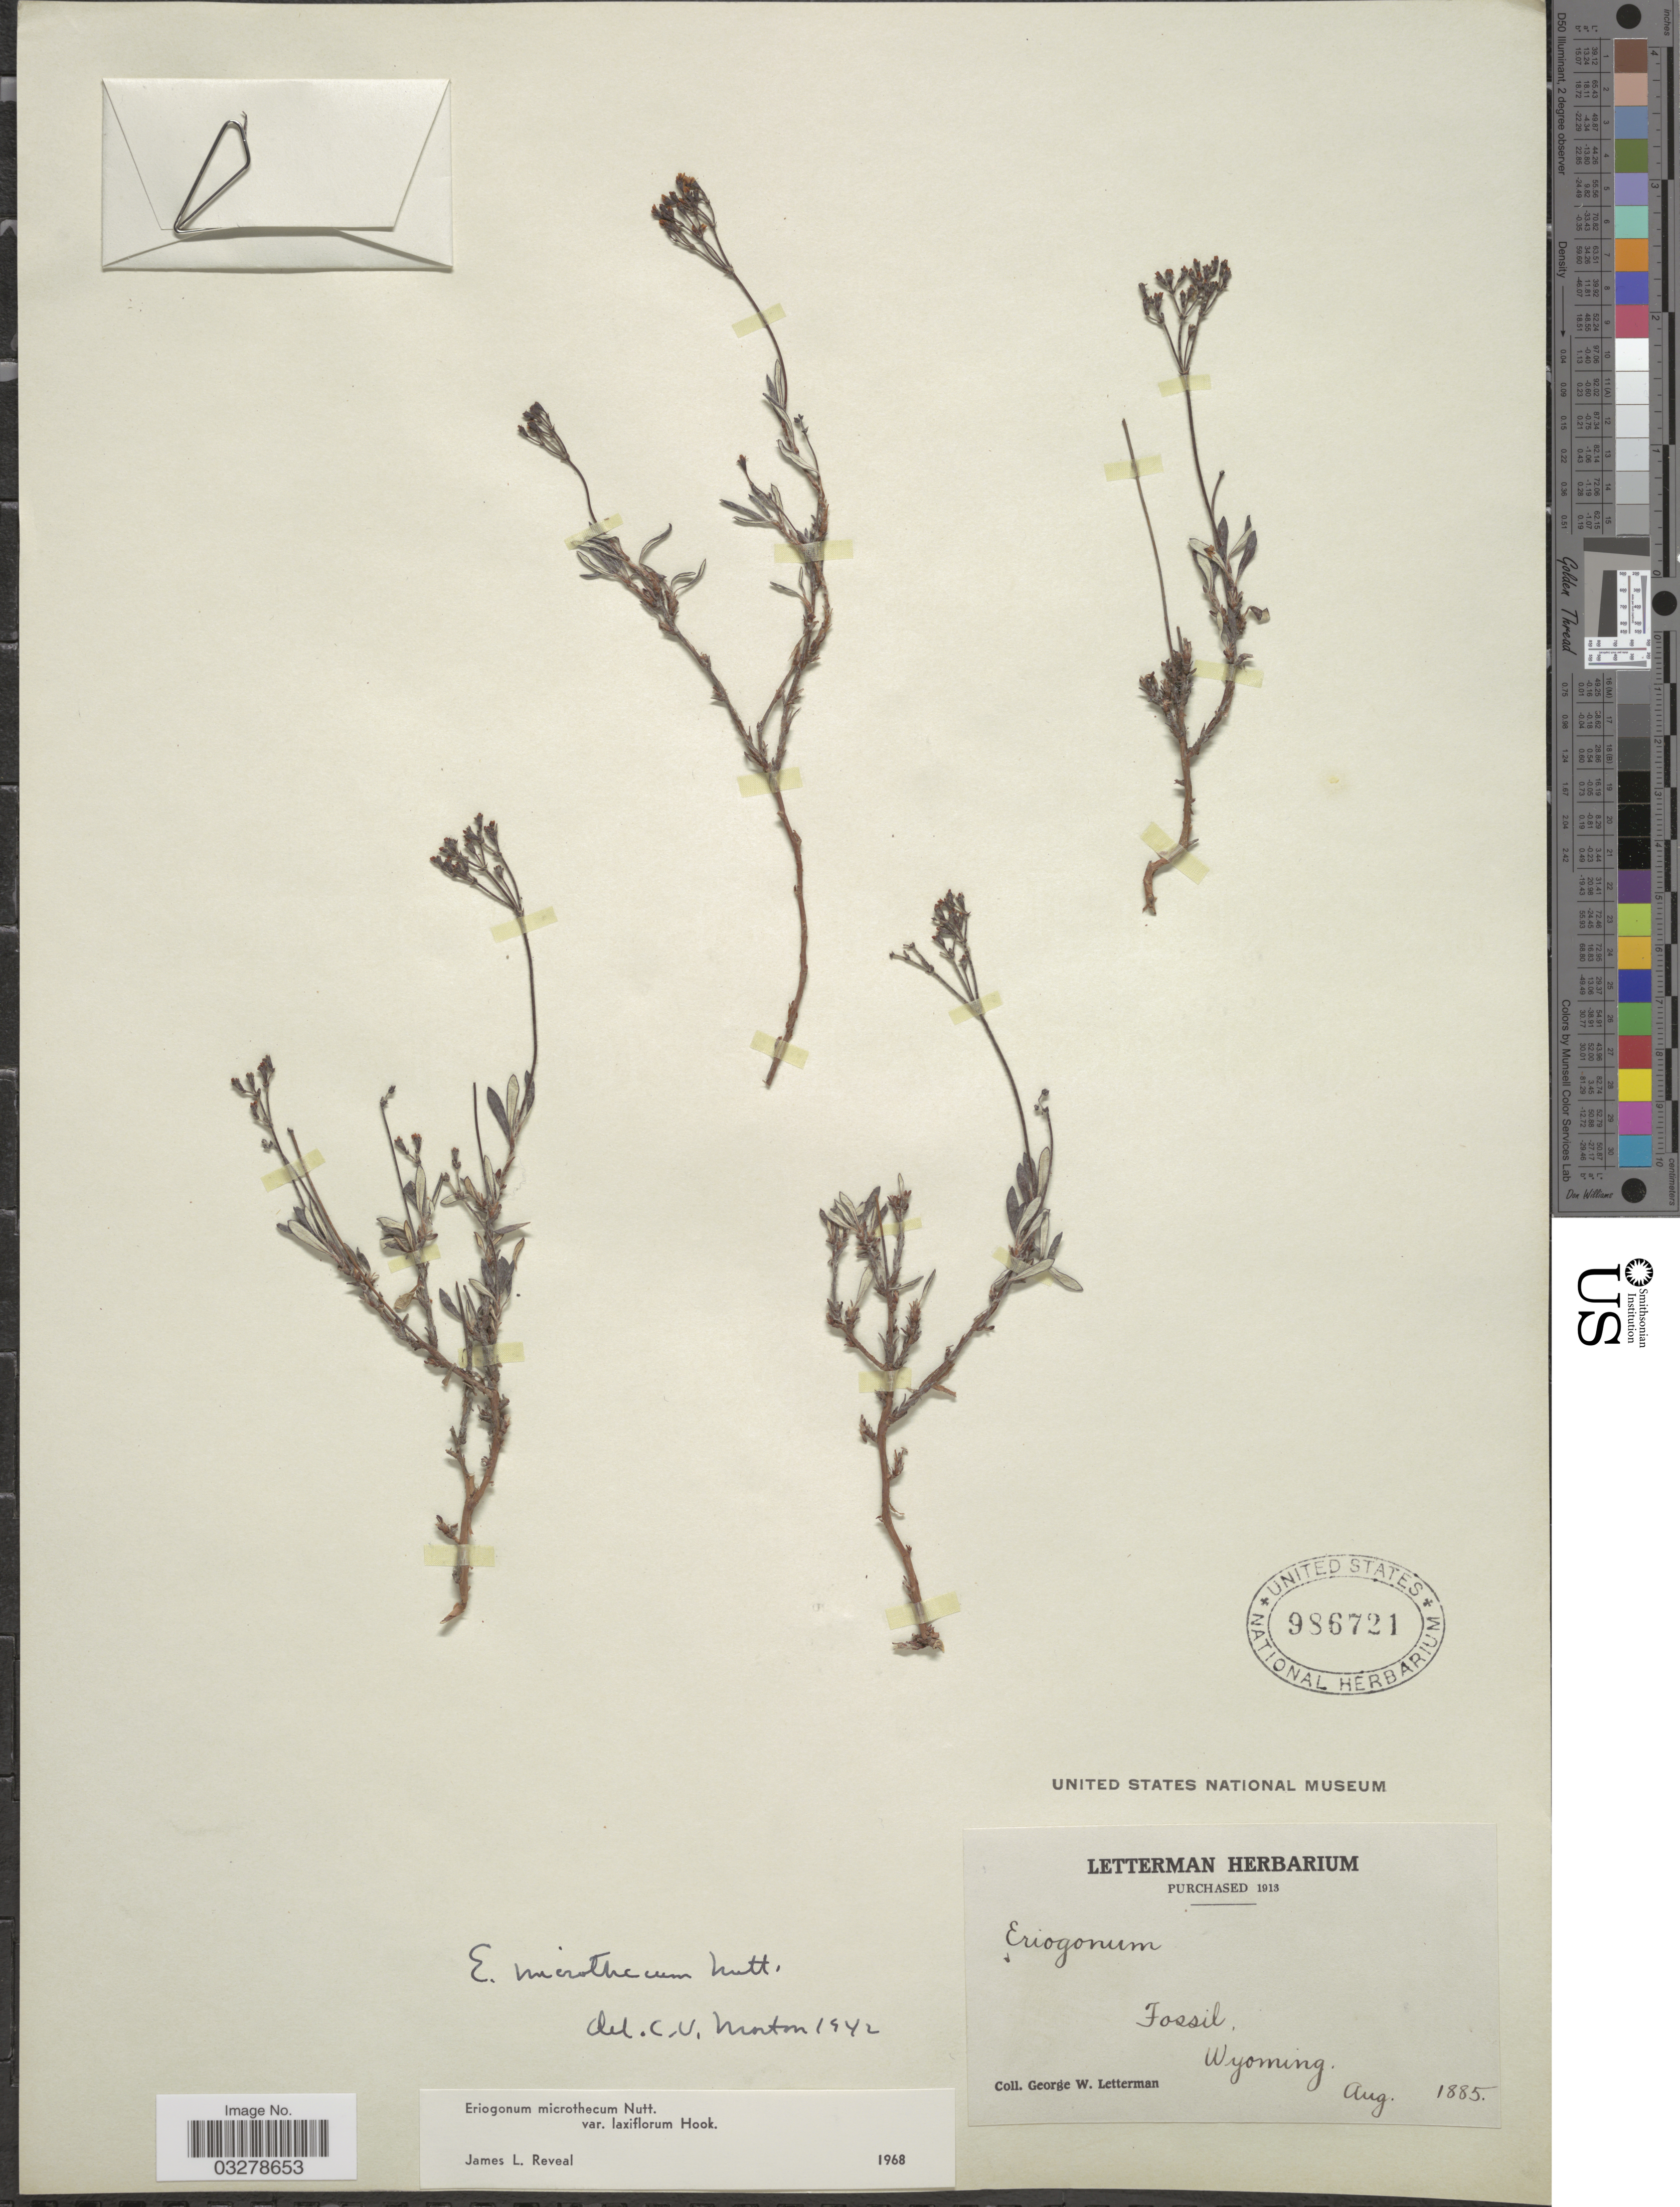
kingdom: Plantae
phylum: Tracheophyta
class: Magnoliopsida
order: Caryophyllales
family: Polygonaceae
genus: Eriogonum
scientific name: Eriogonum microtheca var. laxiflorum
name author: Hook.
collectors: G. W. Letterman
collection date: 1885-08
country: United States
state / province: Wyoming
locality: Fossil.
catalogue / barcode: US 986721